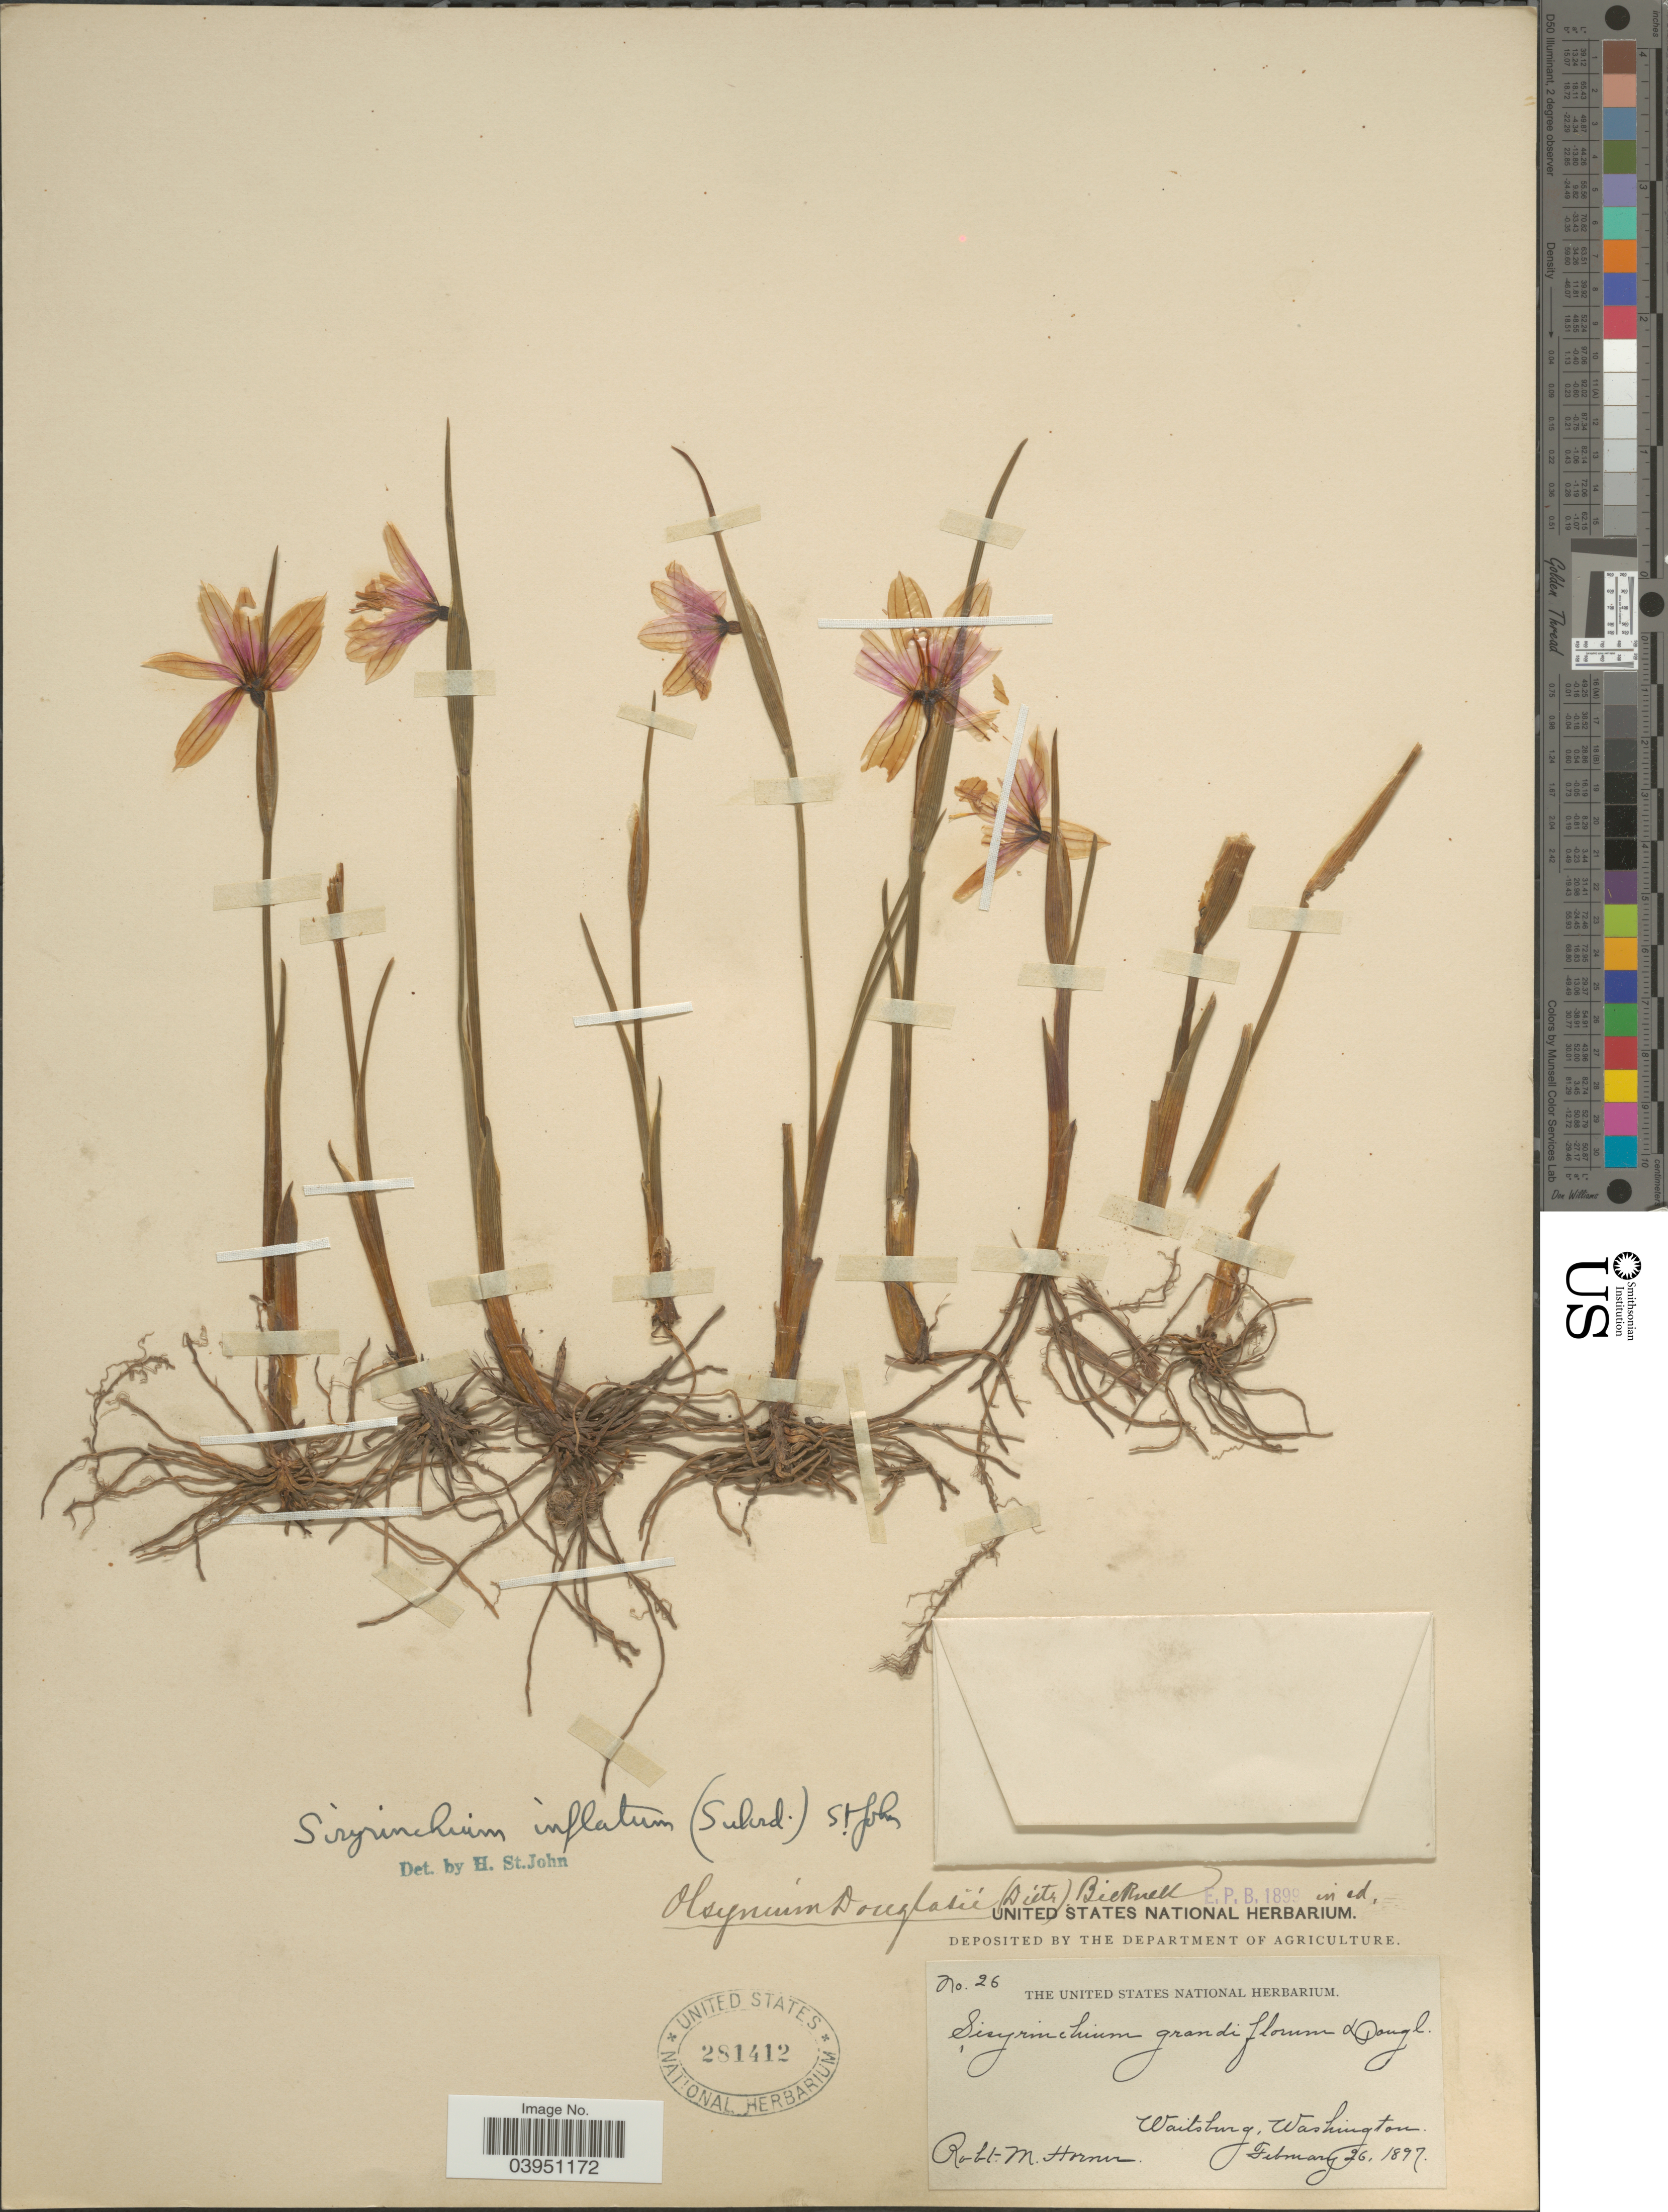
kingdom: Plantae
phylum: Tracheophyta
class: Liliopsida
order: Asparagales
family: Iridaceae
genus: Sisyrinchium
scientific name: Sisyrinchium inflatum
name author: (Suksd.) H. St. John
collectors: R. Horner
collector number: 26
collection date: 1897-02-26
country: United States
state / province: Washington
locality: Waitsburg.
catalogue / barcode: US 281412